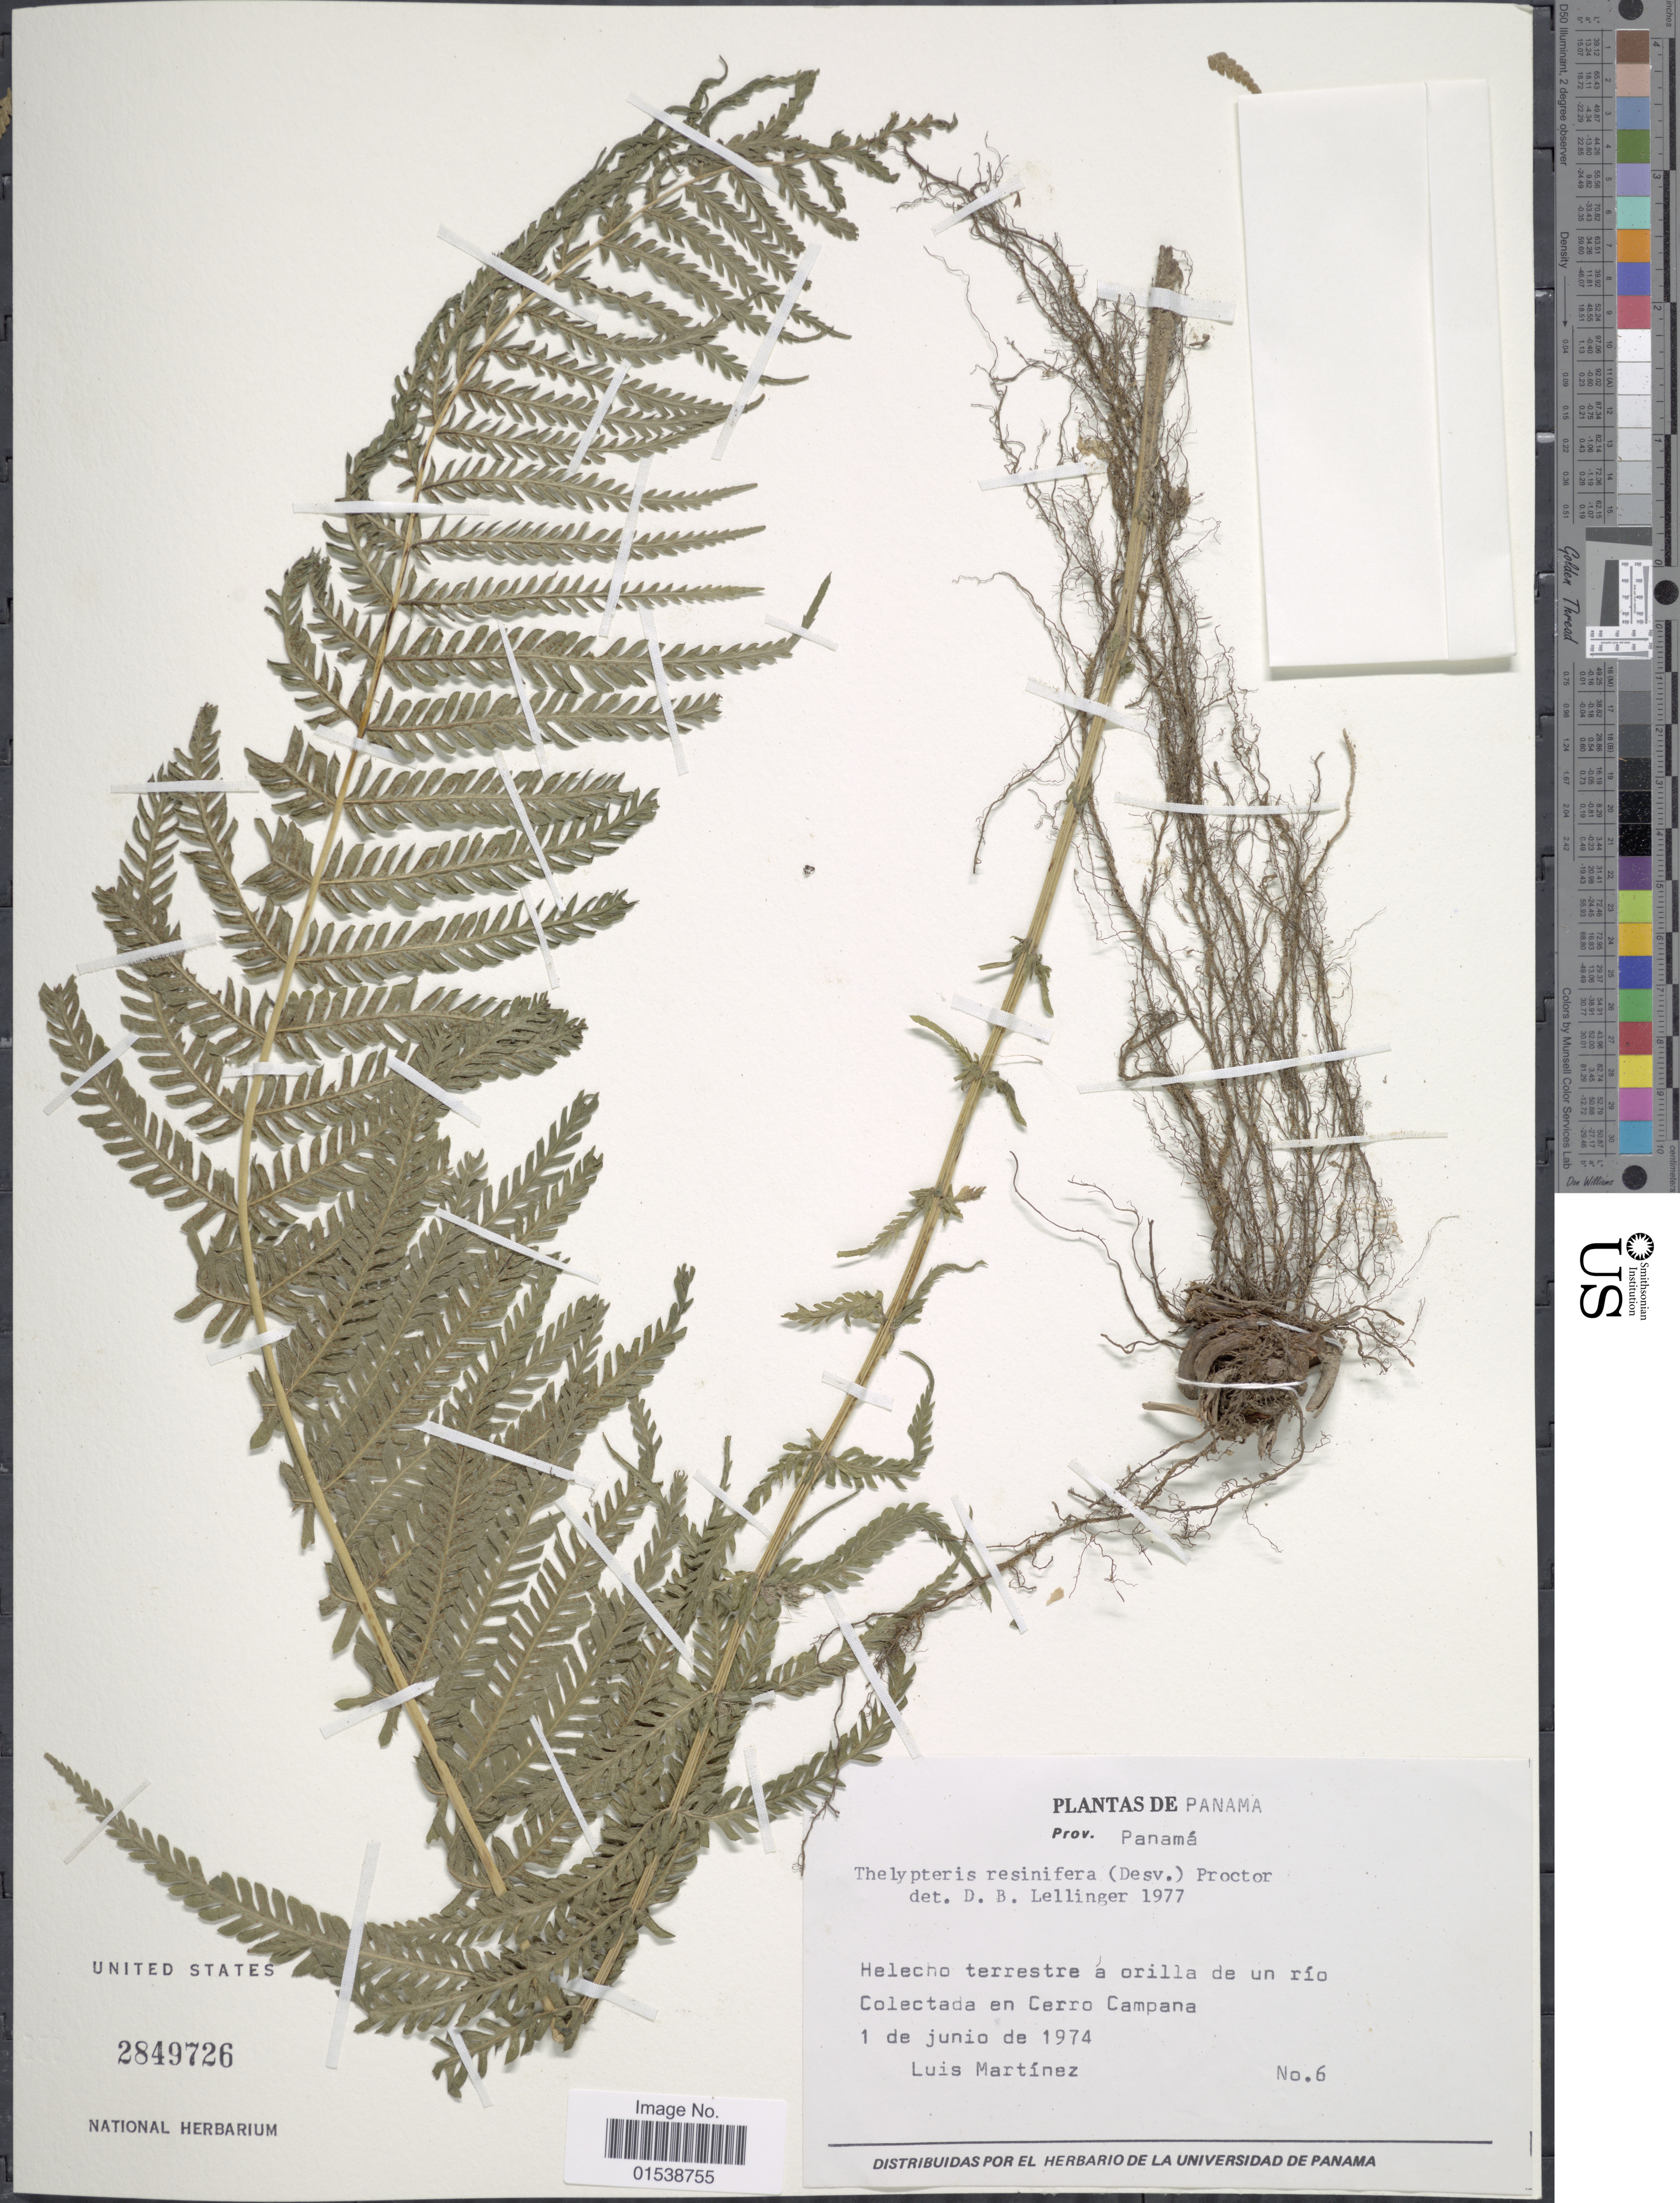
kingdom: Plantae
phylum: Tracheophyta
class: Polypodiopsida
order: Polypodiales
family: Thelypteridaceae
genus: Amauropelta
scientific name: Amauropelta resinifera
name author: (Desv.) Pic. Serm.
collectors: L. Martinez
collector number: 6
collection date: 1974-06-01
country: Panama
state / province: Panamá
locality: Prov. Panama, Cerro Campana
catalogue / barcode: US 2849726